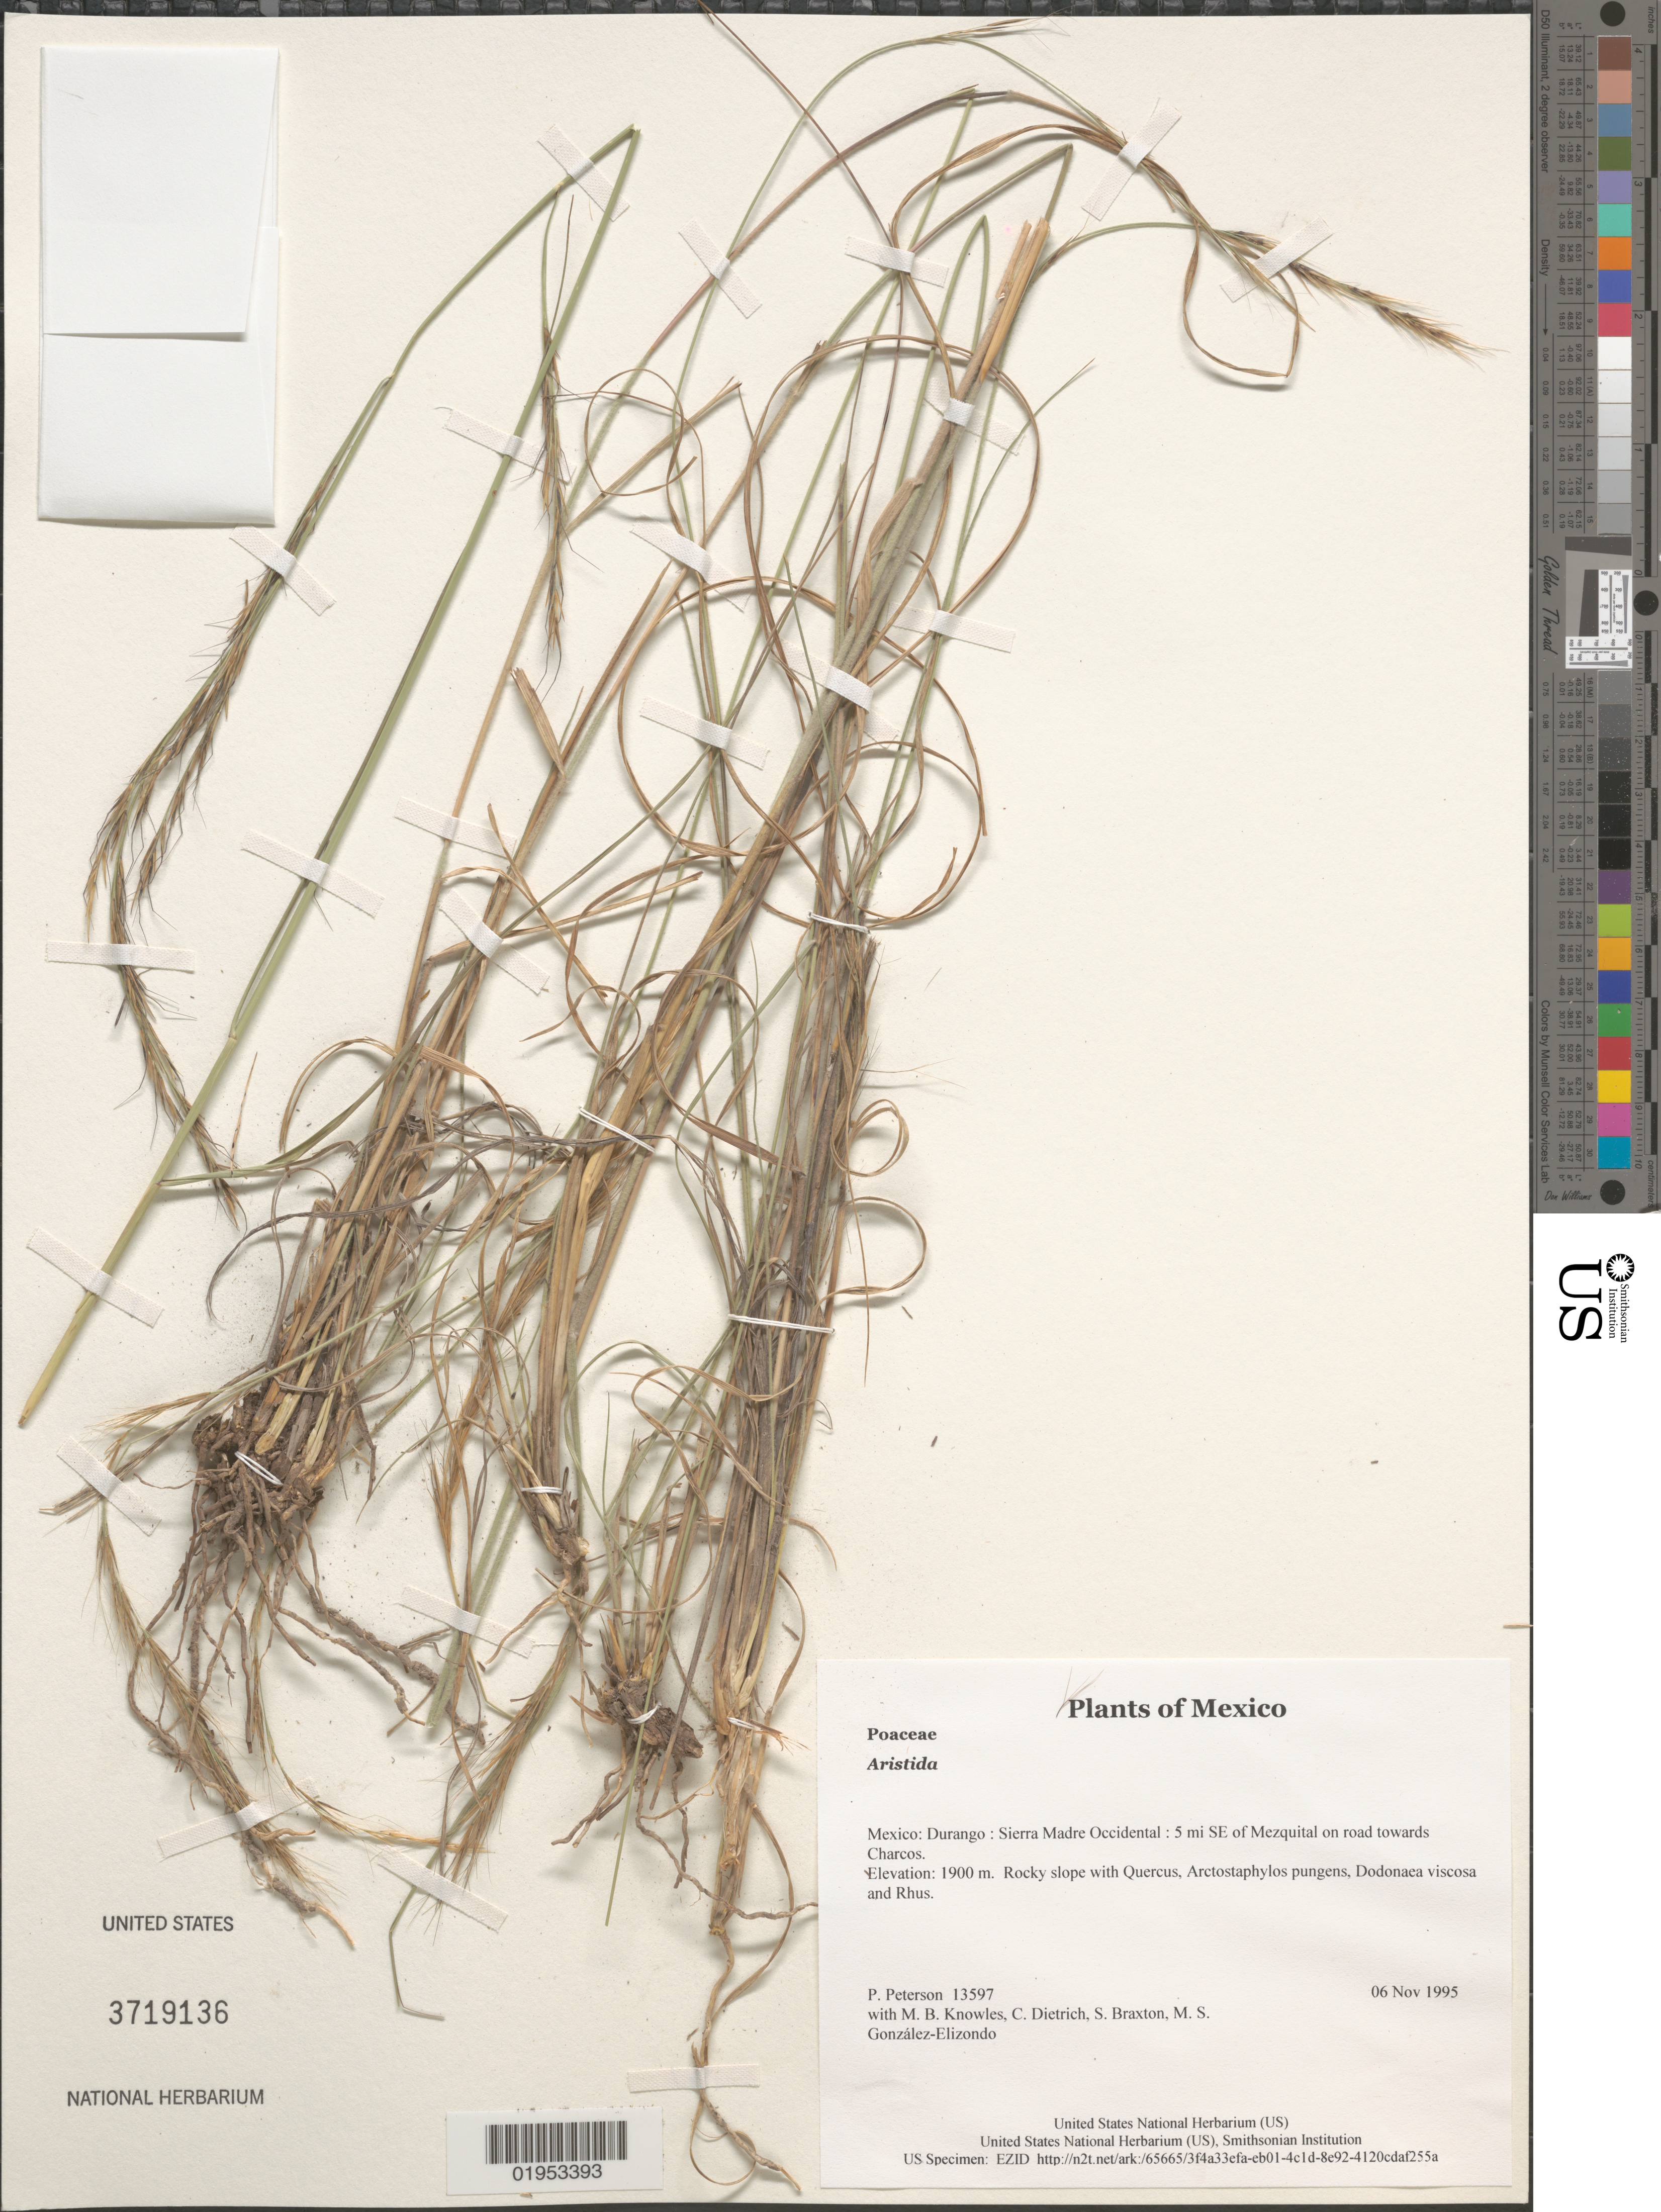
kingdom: Plantae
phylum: Tracheophyta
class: Liliopsida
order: Poales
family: Poaceae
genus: Aristida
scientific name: Aristida sp.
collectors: P. M. Peterson, M. B. Knowles, C. Dietrich, S. Braxton & M. S. González-Elizondo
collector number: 13597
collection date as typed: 06 Nov 1995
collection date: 1995-11-06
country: Mexico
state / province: Durango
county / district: Sierra Madre Occidental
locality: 5 mi SE of Mezquital on road towards Charcos.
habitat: Rocky slope with Quercus, Arctostaphylos pungens, Dodonaea viscosa and Rhus.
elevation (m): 1900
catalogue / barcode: US 3719136